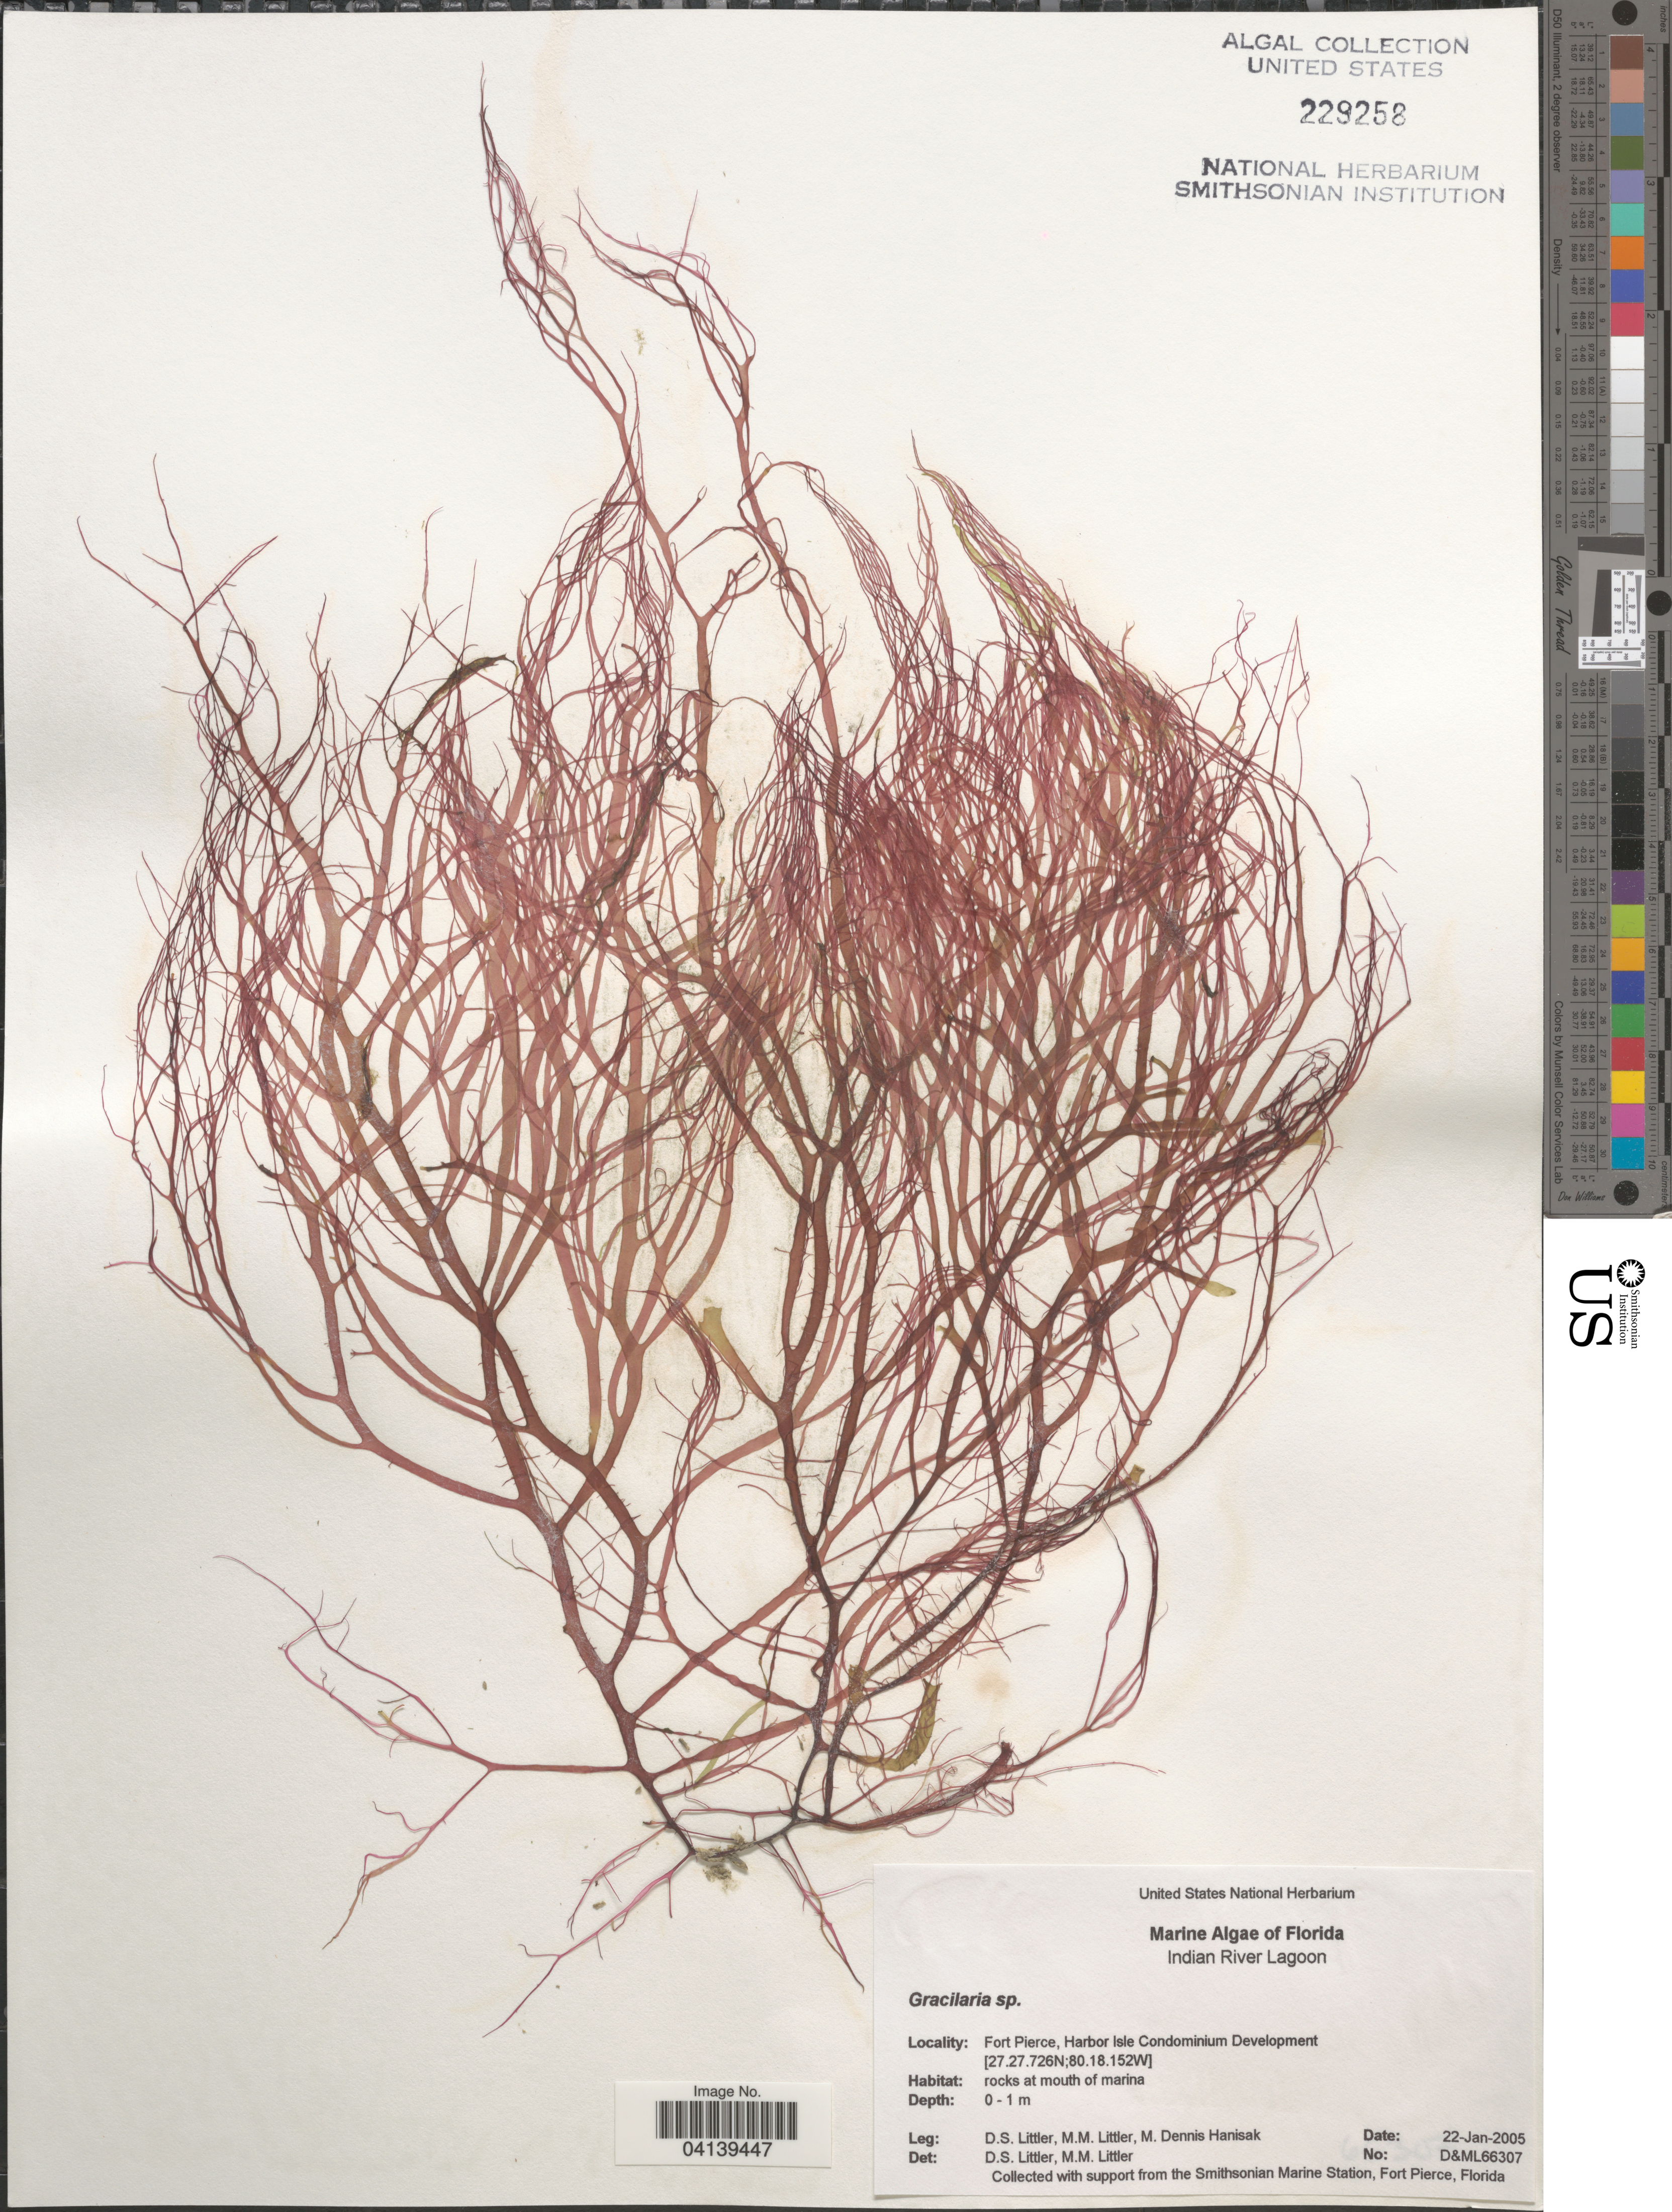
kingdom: Plantae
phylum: Rhodophyta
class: Florideophyceae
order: Gracilariales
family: Gracilariaceae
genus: Gracilaria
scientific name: Gracilaria sp.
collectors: D. S. Littler & M. Hanisak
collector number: D&ML66307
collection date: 2005-01-22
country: United States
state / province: Florida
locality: Indian River Lagoon. Fort Pierce, Harbor Isle Condominium Development.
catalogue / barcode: US 229258